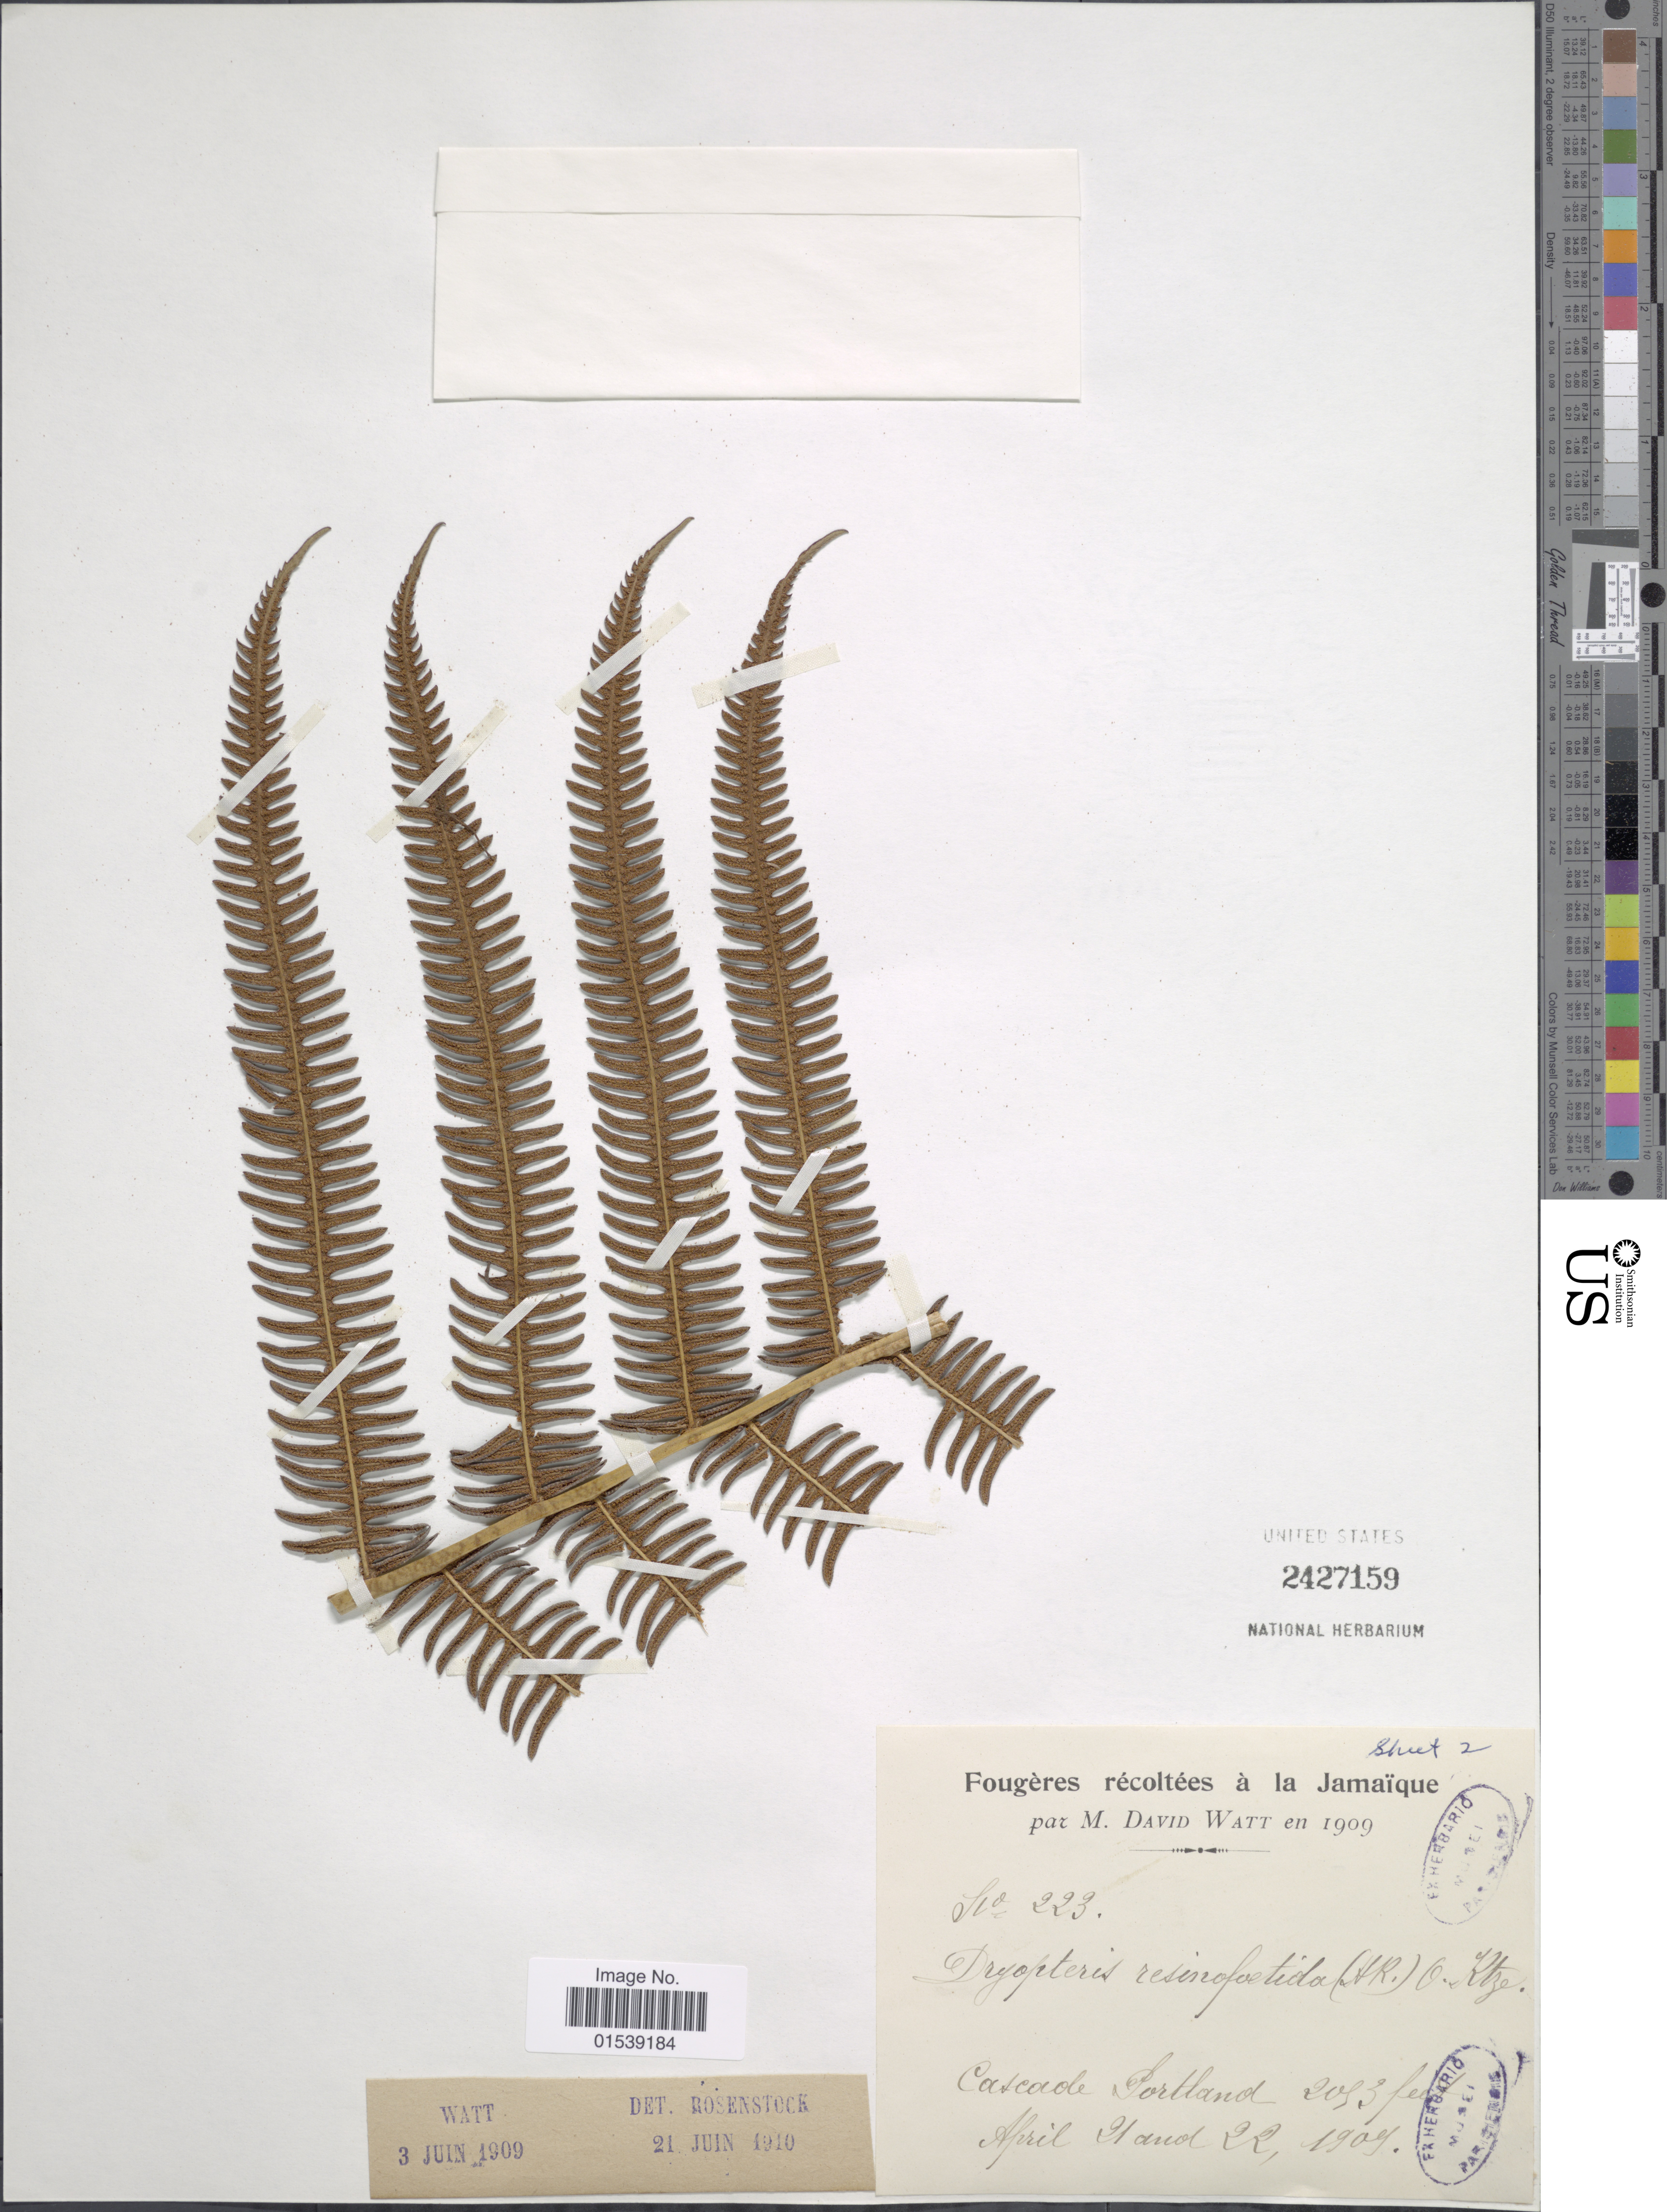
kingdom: Plantae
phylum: Tracheophyta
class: Polypodiopsida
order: Polypodiales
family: Thelypteridaceae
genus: Amauropelta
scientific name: Amauropelta cheilanthoides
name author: (Kunze) Á. Löve & D. Löve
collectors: M. Watt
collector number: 223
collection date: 1909-04-21/1909-04-22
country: Jamaica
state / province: Portland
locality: Jamaique, Cascade, Portland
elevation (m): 626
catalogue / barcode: US 2427159